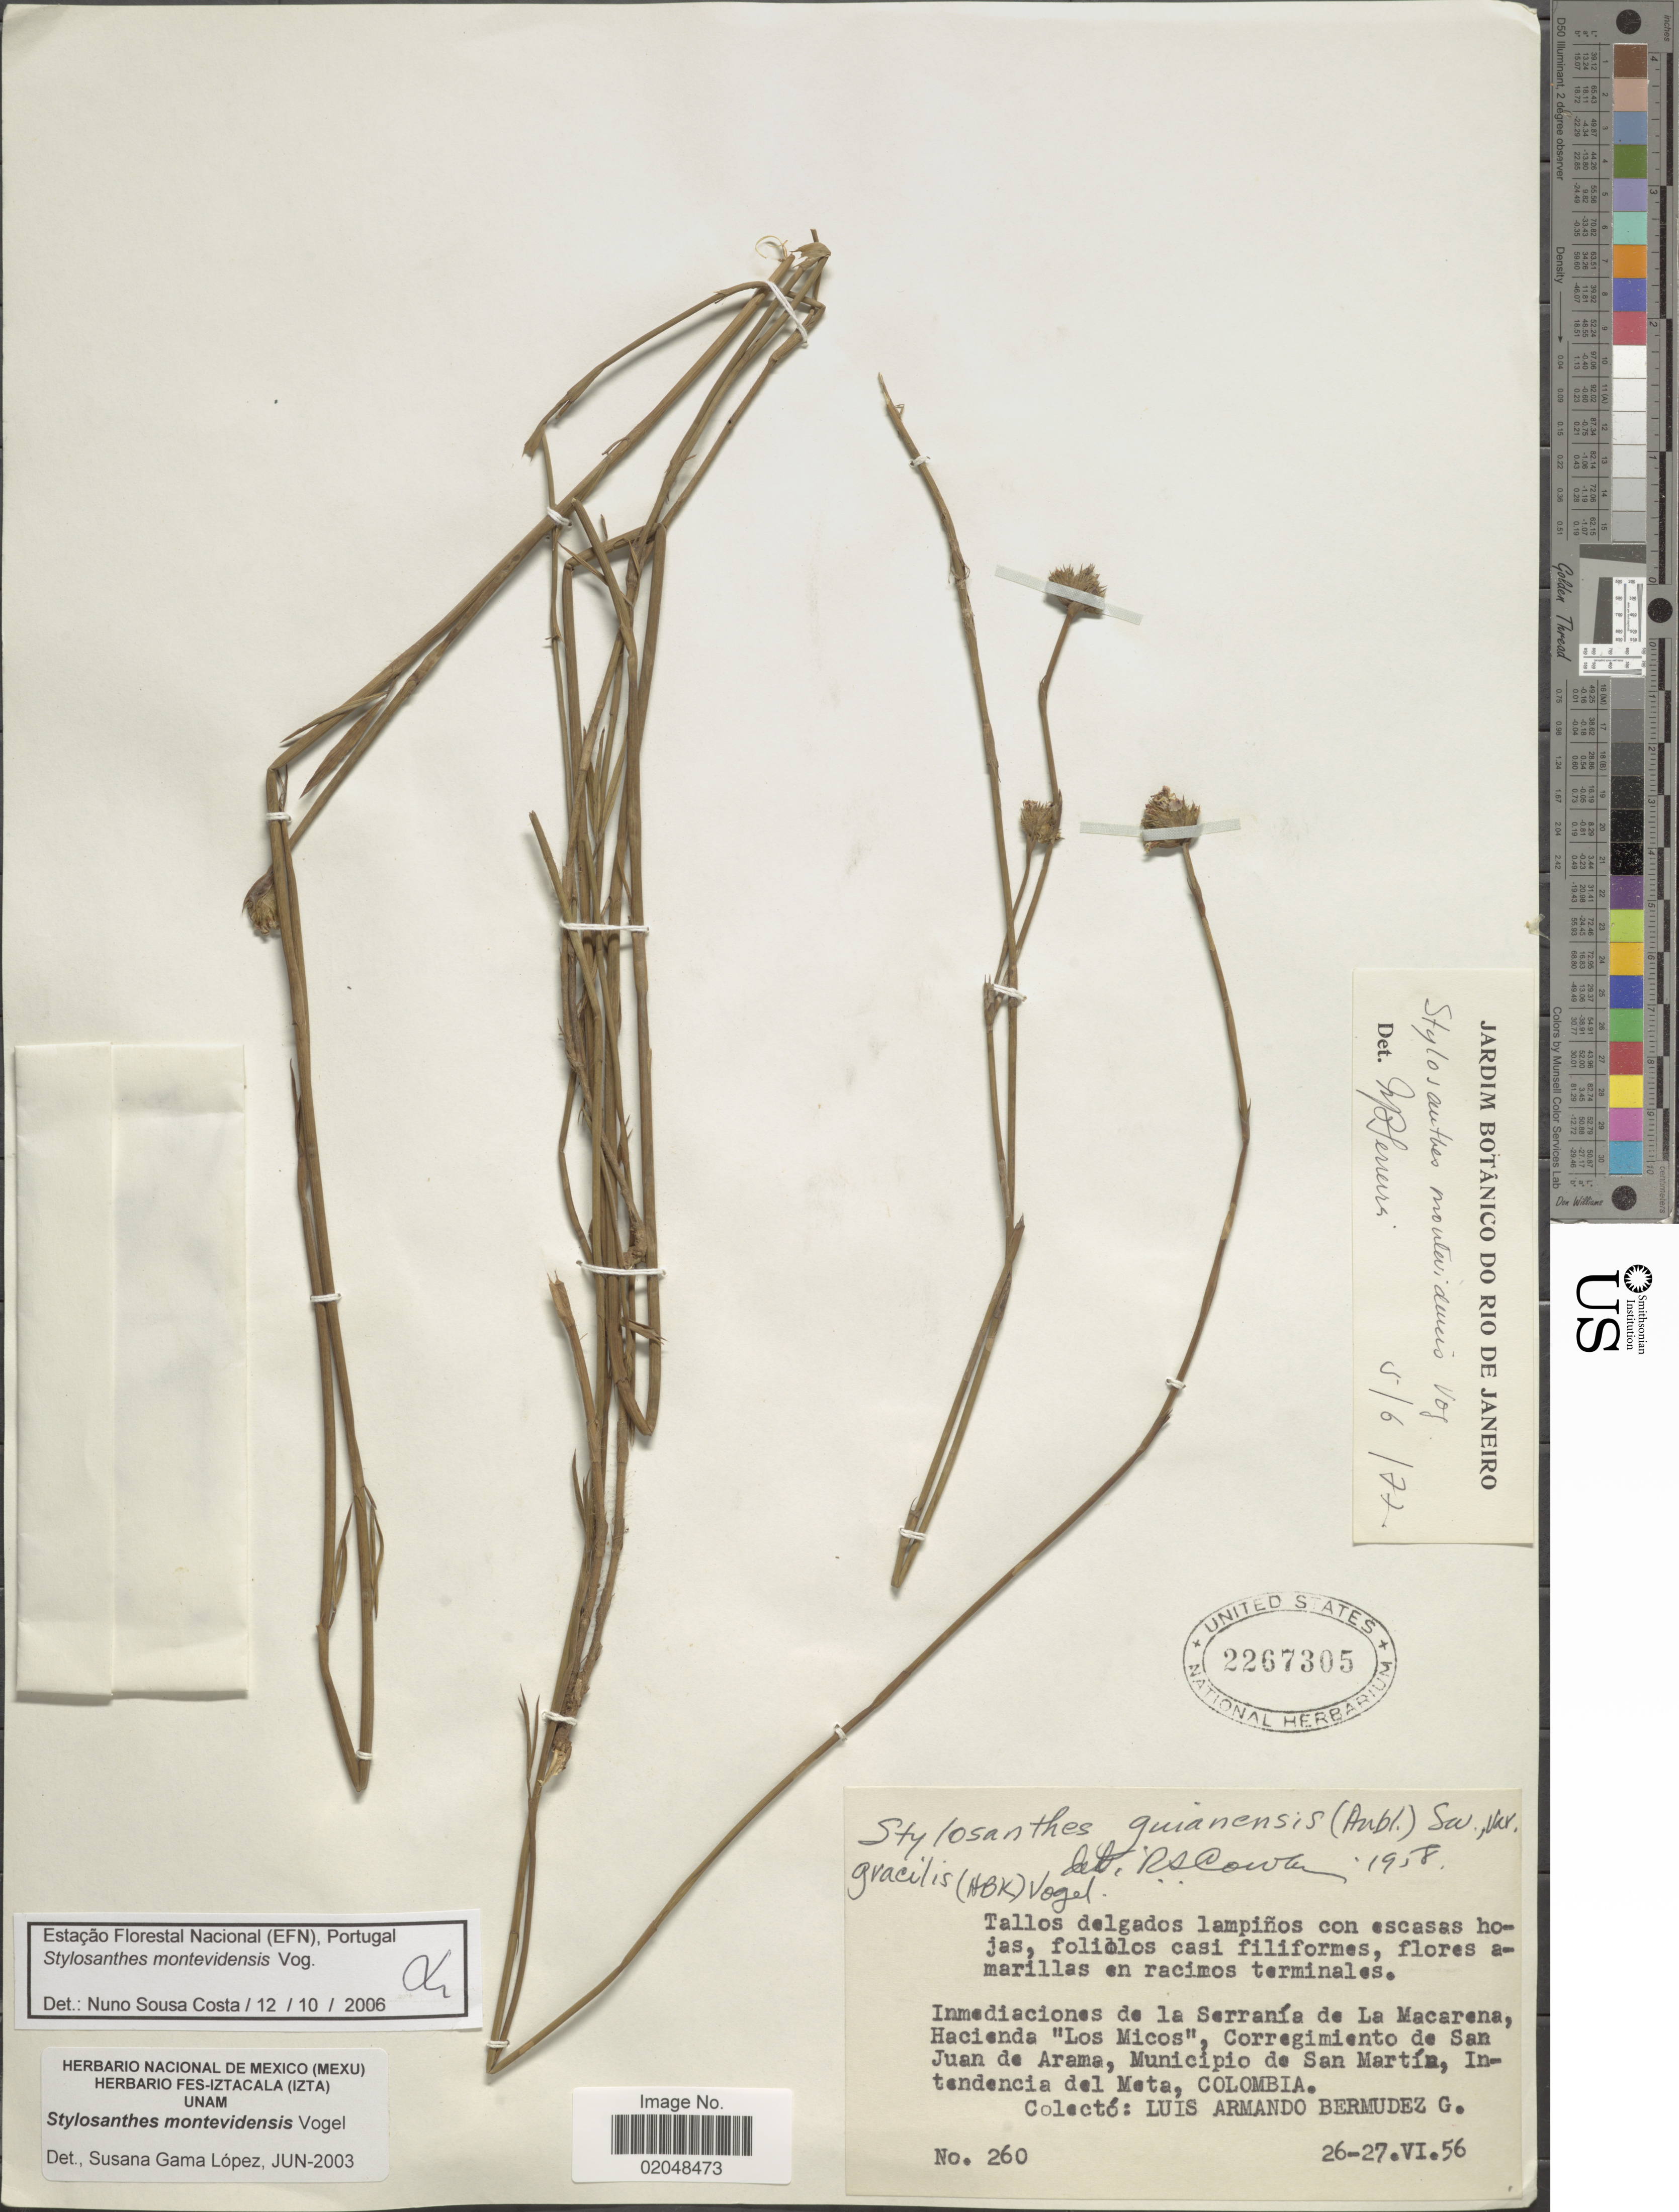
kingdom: Plantae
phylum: Tracheophyta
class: Magnoliopsida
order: Fabales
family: Fabaceae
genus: Stylosanthes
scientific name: Stylosanthes montevidensis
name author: Vogel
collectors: A. Bermudez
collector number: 260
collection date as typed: Transcribed d/m/y: 26/6/56 to 27/6/56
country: Colombia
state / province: Meta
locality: Inmediaciones de la Serrania de La Macarena, Hacienda "Los Micos", corregimiento de San Juan de Arama, Municipio de San Martin, intendencia del Meta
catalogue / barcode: US 2267305